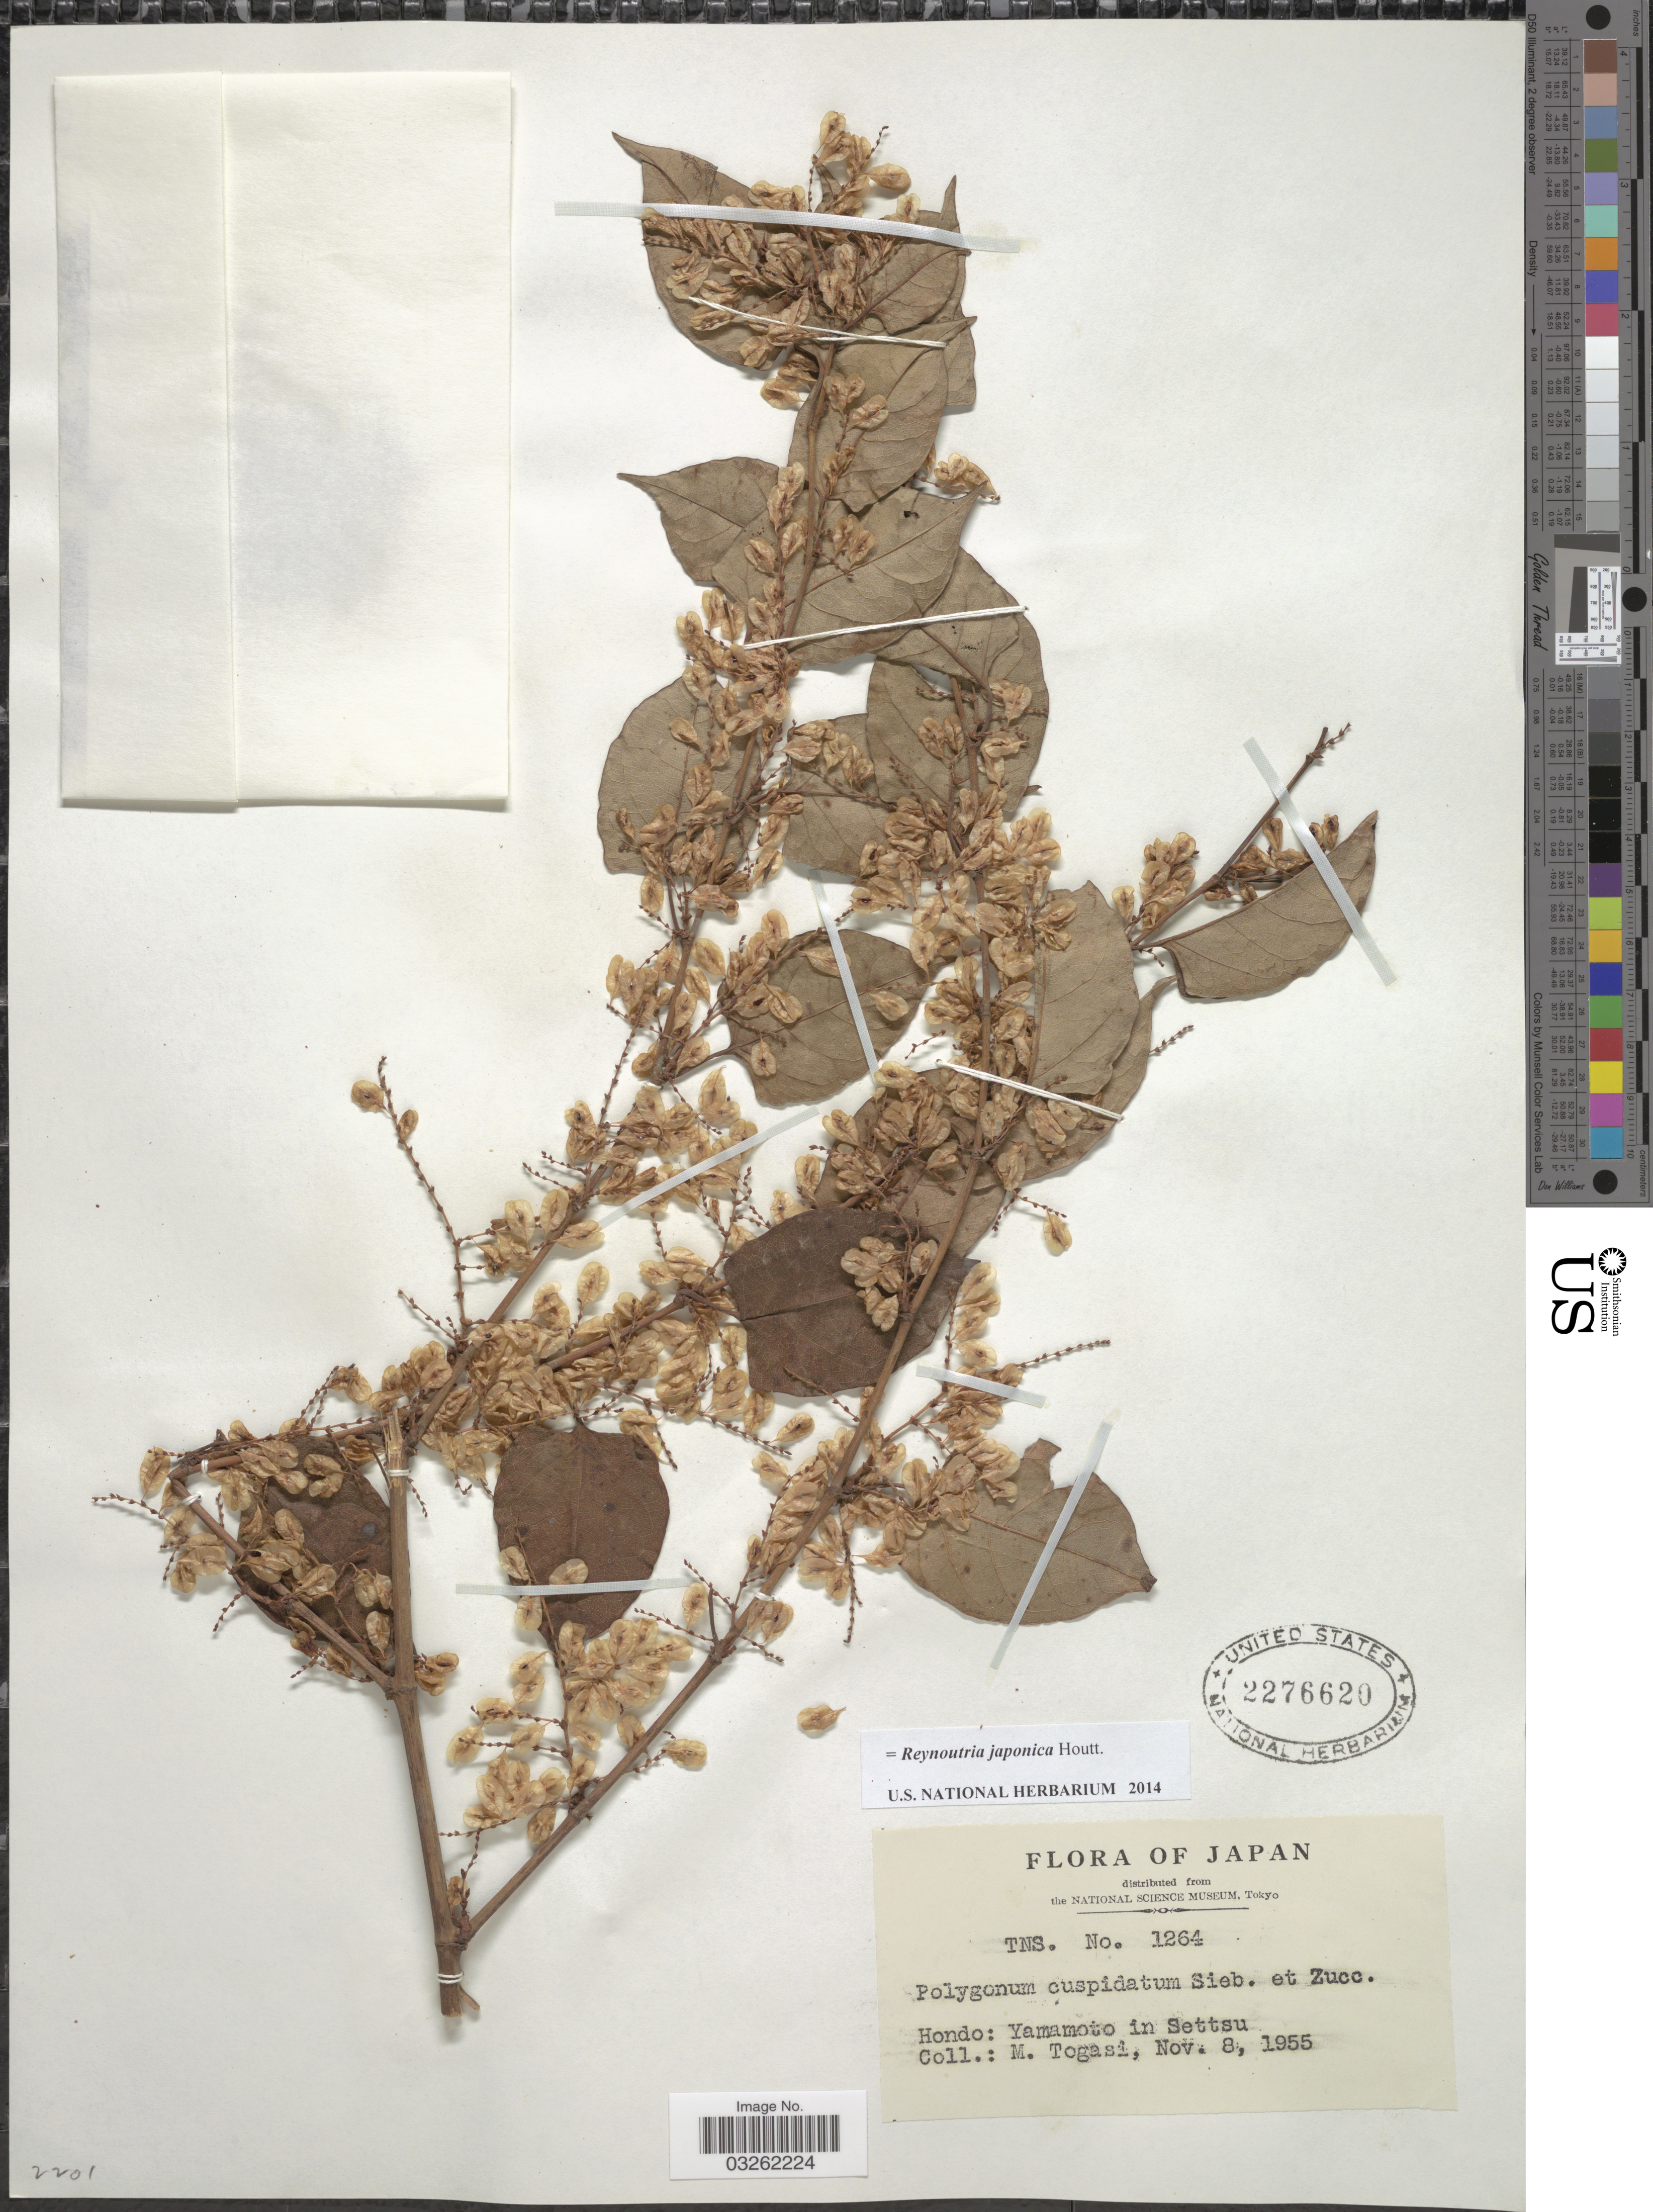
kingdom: Plantae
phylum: Tracheophyta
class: Magnoliopsida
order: Caryophyllales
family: Polygonaceae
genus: Reynoutria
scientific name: Reynoutria japonica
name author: Houtt.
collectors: M. Togasi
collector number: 1264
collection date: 1955-11-08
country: Japan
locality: Hondo: Yamamoto in Settsu.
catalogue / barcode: US 2276620